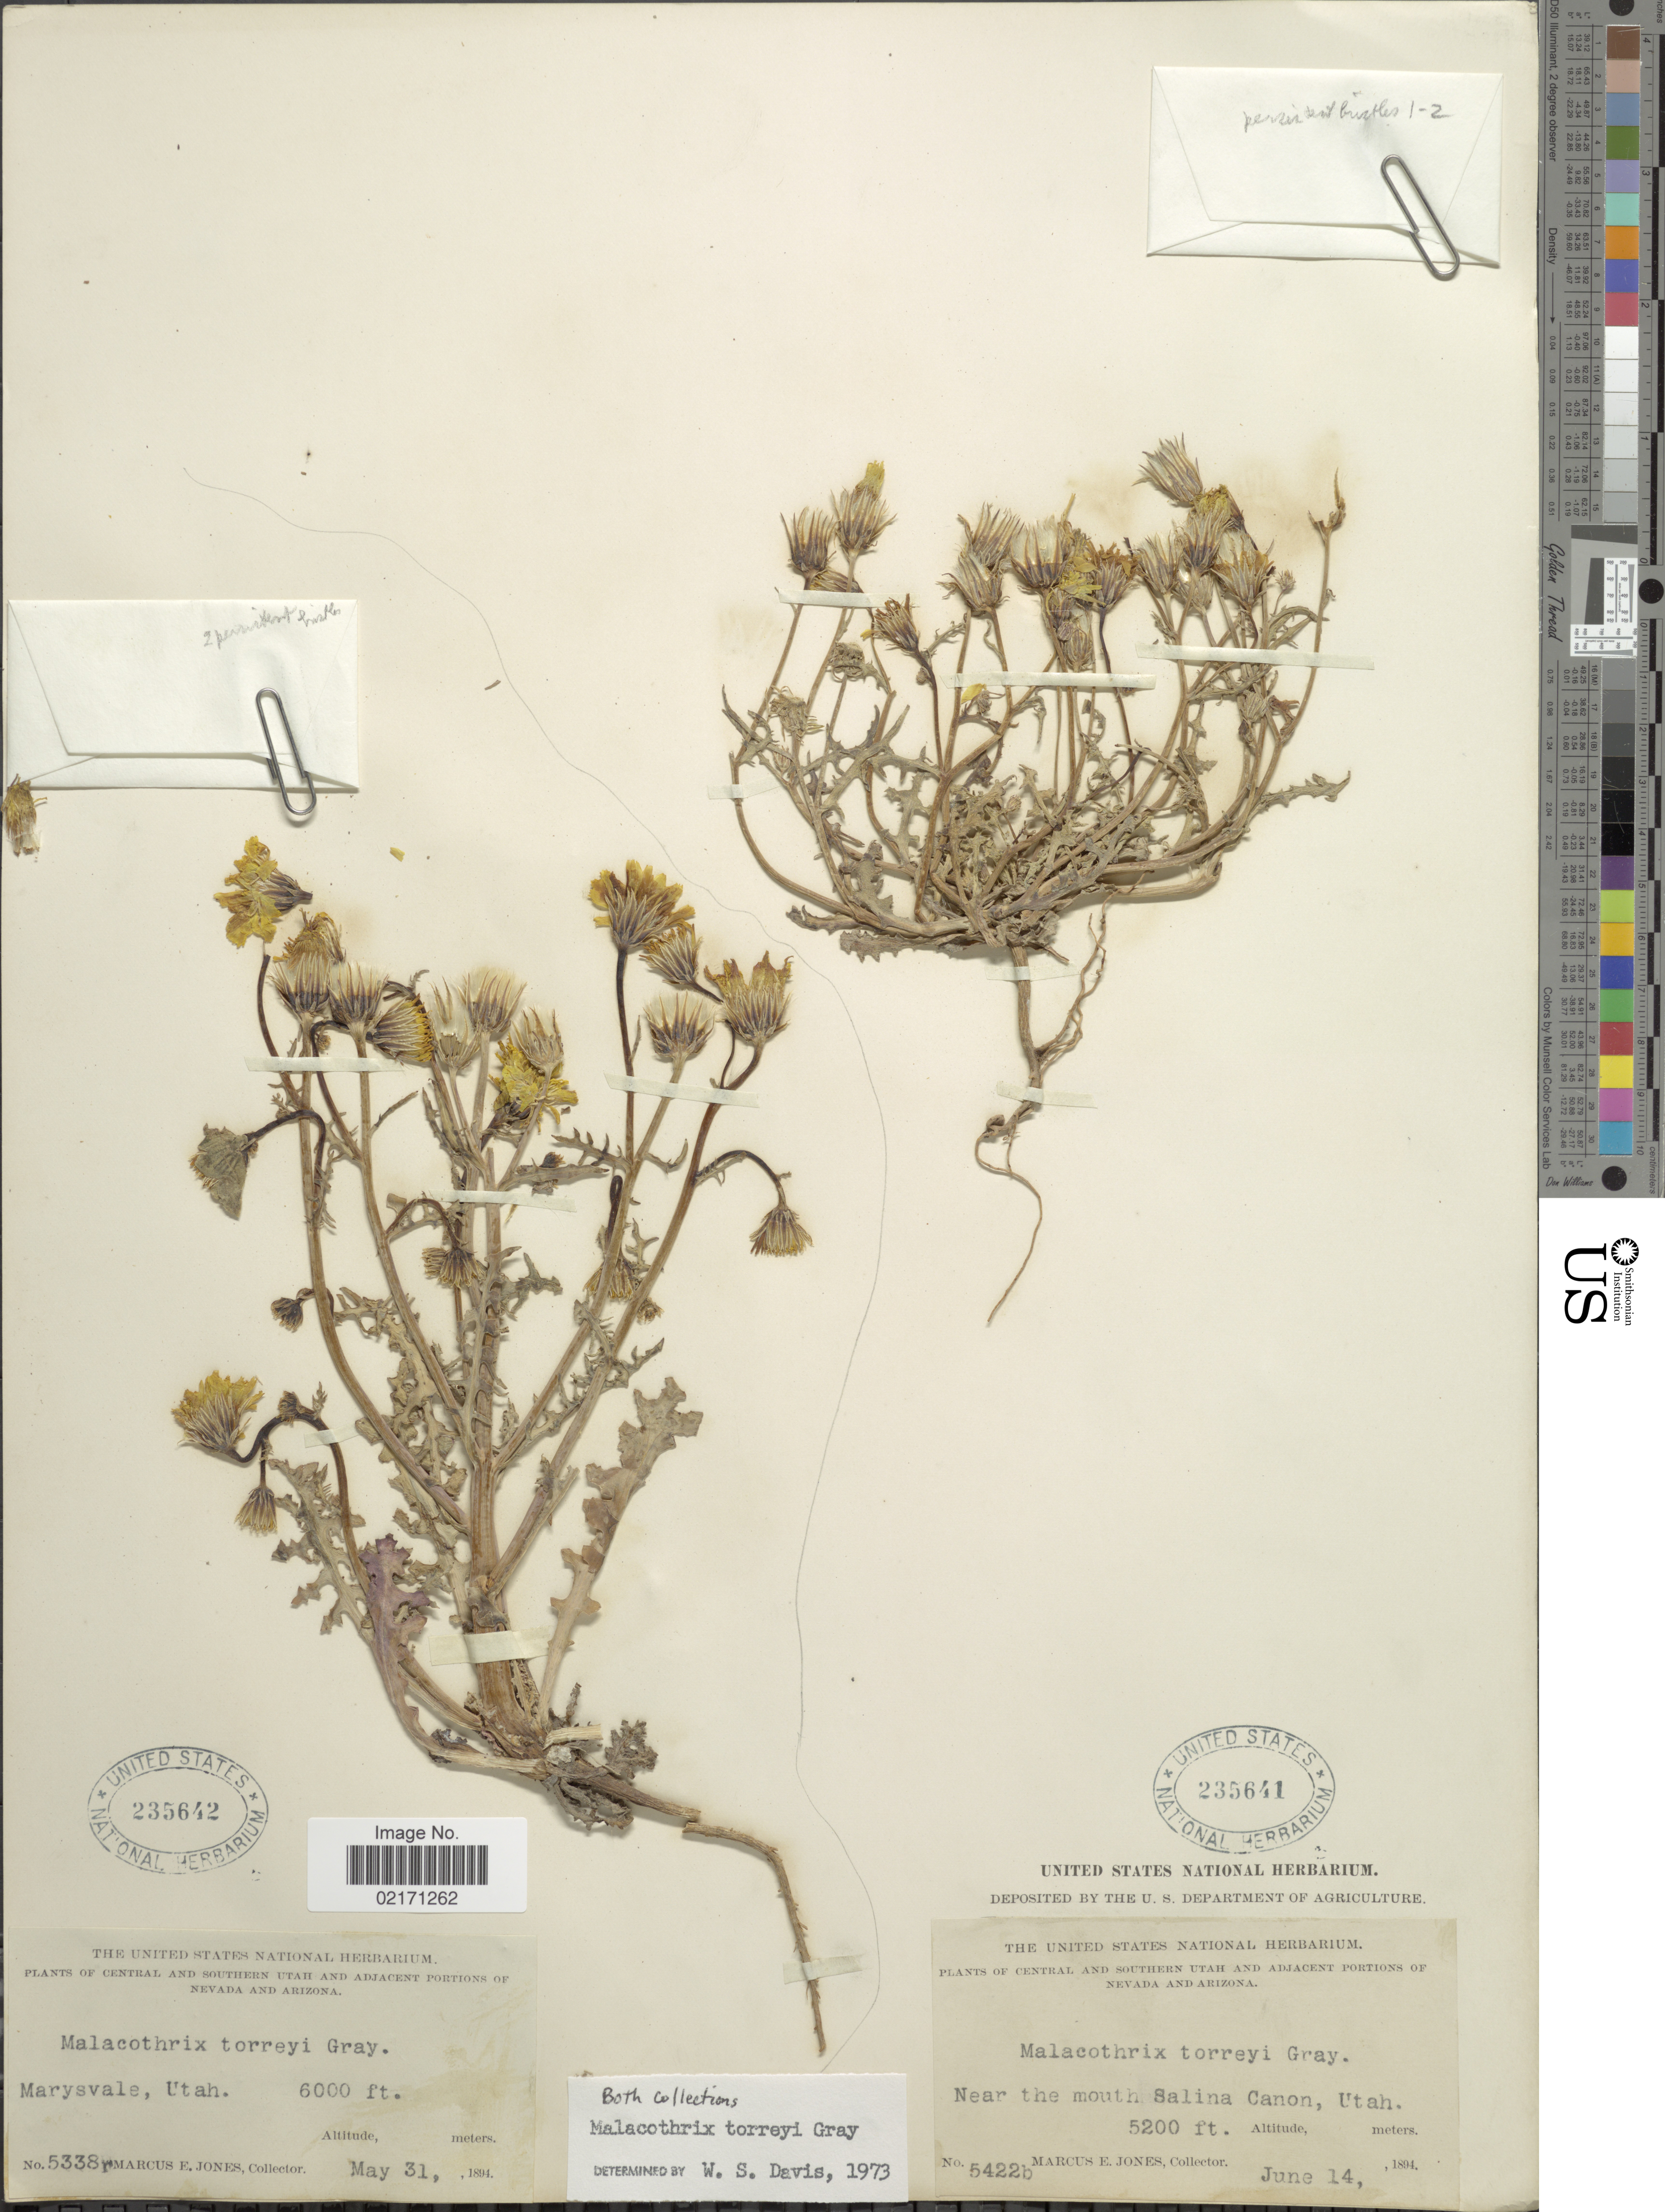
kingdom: Plantae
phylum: Tracheophyta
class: Magnoliopsida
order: Asterales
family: Asteraceae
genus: Malacothrix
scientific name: Malacothrix torreyi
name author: A. Gray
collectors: M. E. Jones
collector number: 5422b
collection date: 1894-06-14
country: United States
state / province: Utah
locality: Near the mouth Salina Canon,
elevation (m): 1585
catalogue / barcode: US 235641-2